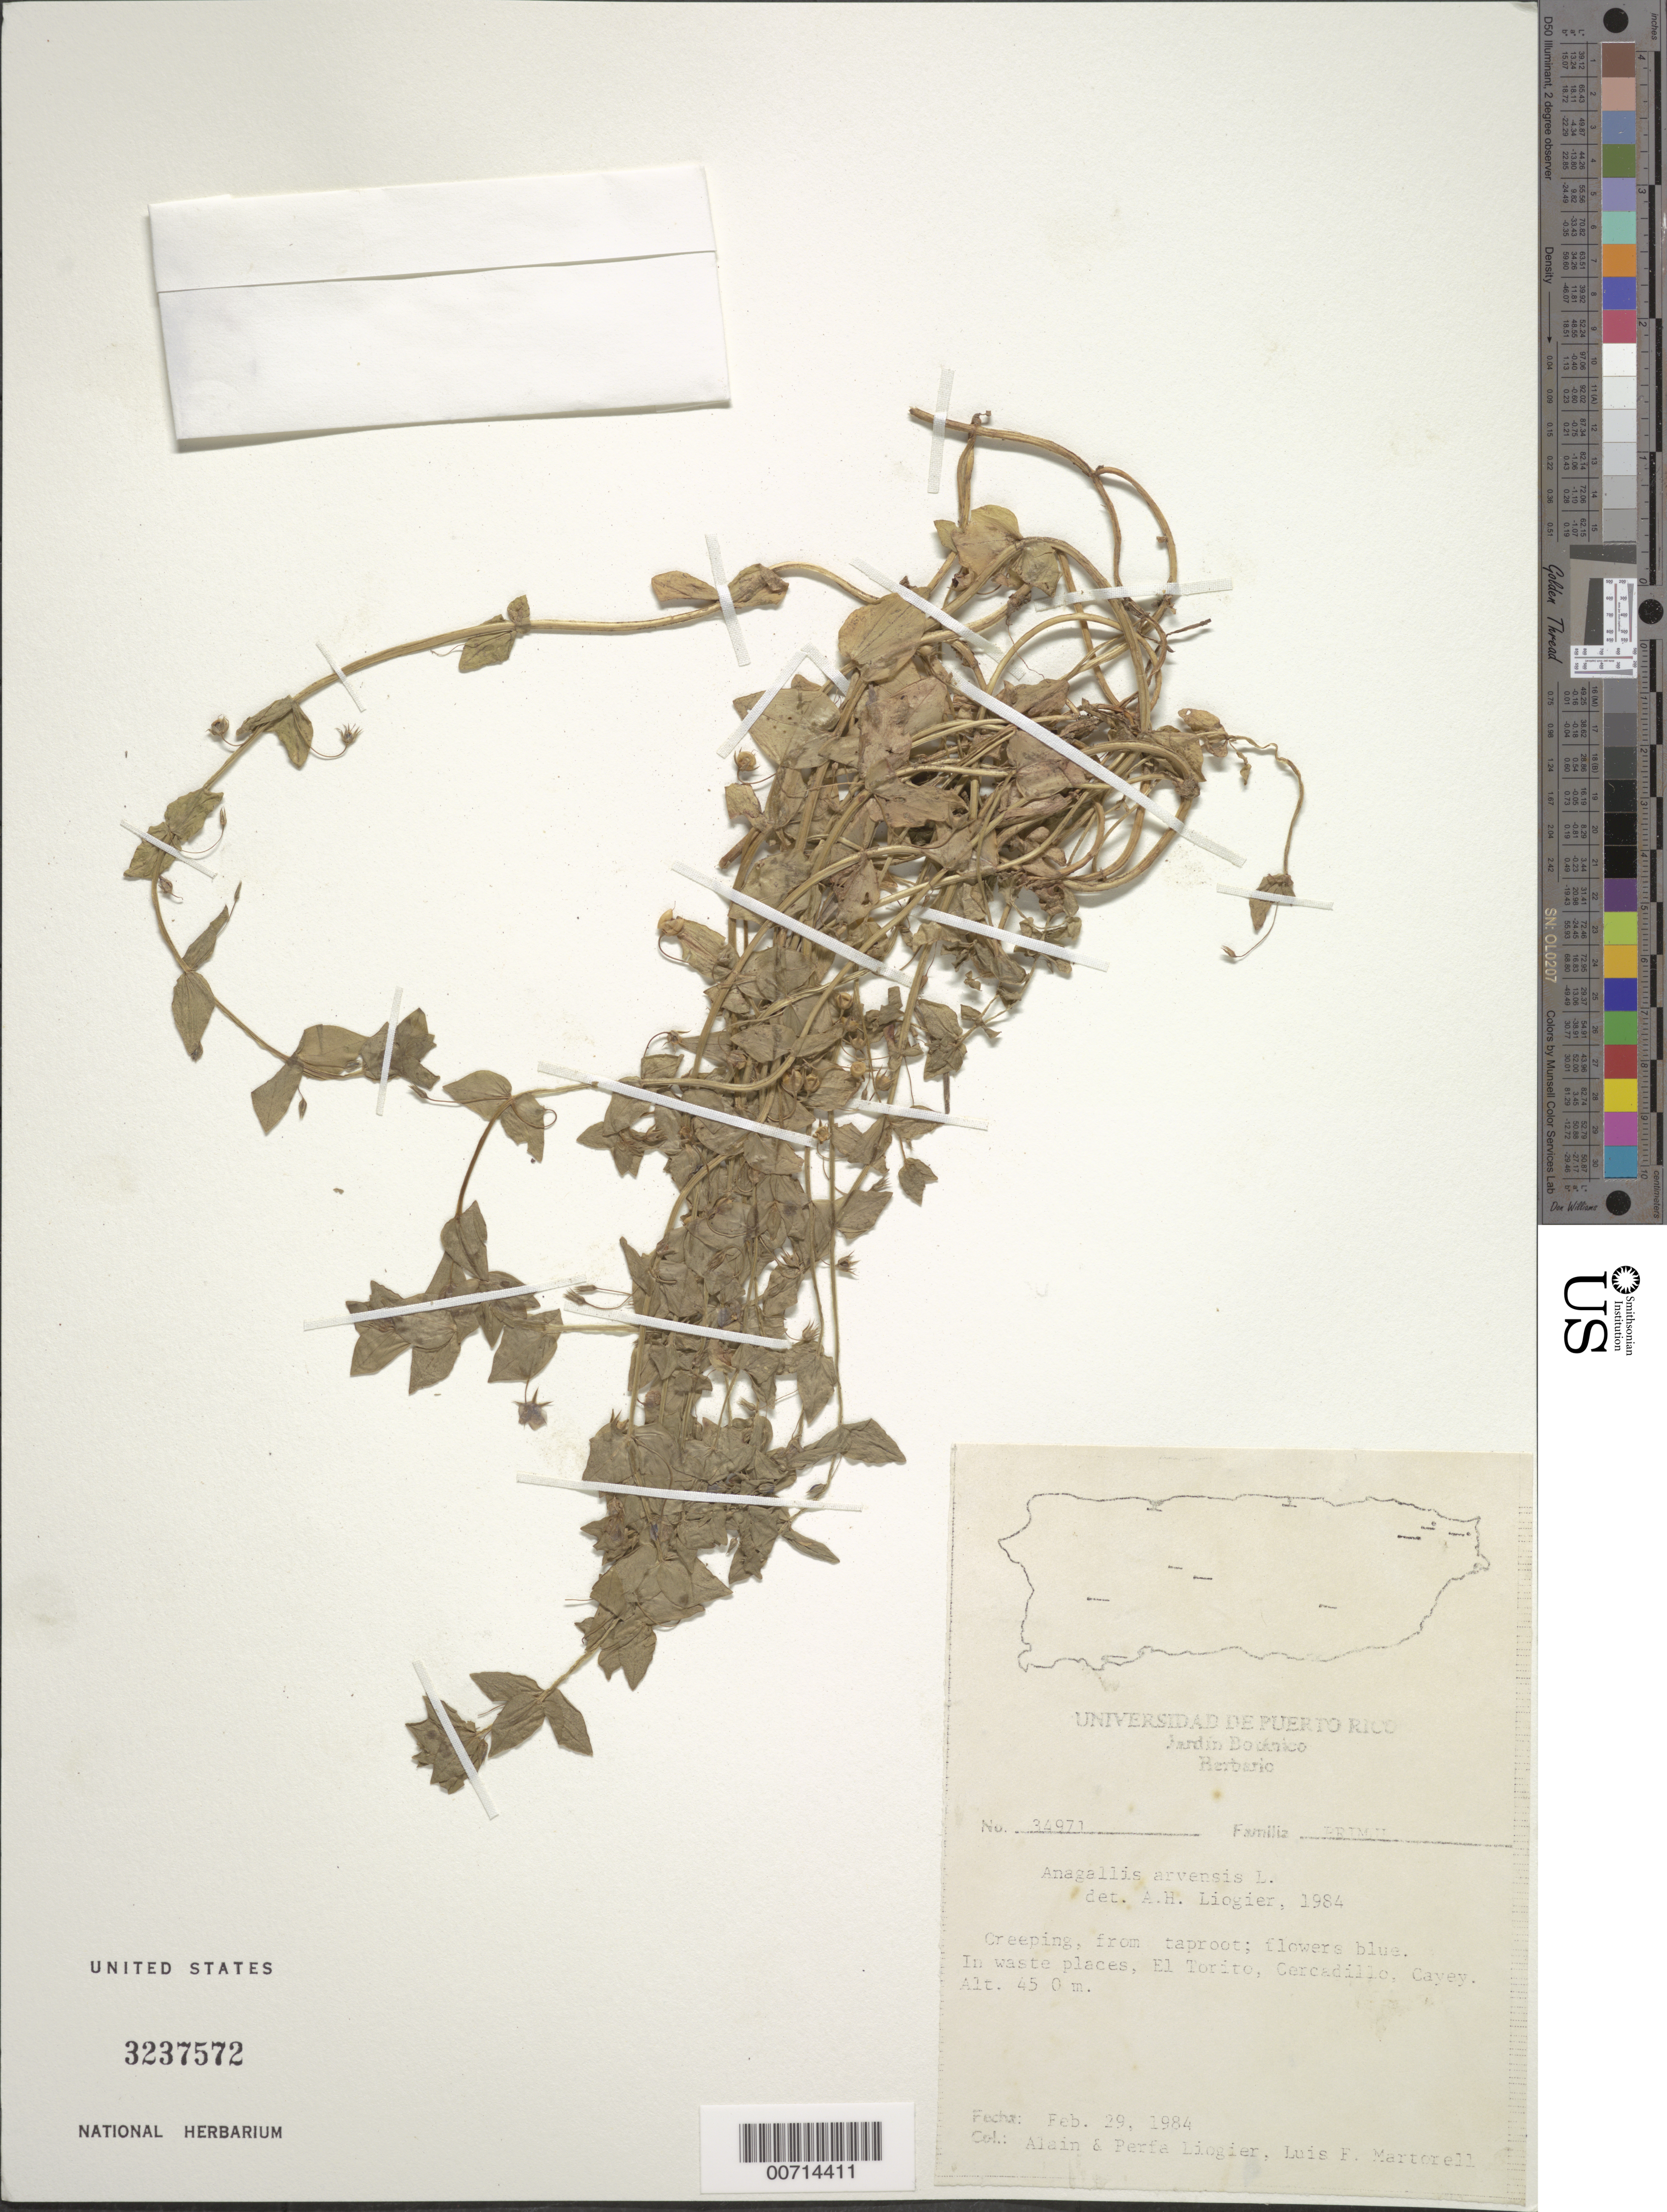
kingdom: Plantae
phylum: Tracheophyta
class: Magnoliopsida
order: Ericales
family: Primulaceae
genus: Anagallis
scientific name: Anagallis arvensis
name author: L.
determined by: Liogier, Alain H.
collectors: A. H. Liogier, M. P. Liogier & L. Martorell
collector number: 34971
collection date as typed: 29 Feb 1984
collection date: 1984-02-29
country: Puerto Rico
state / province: Cayey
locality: El Torito, Cercadillo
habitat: In waste places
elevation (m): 450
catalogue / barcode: US 3237572